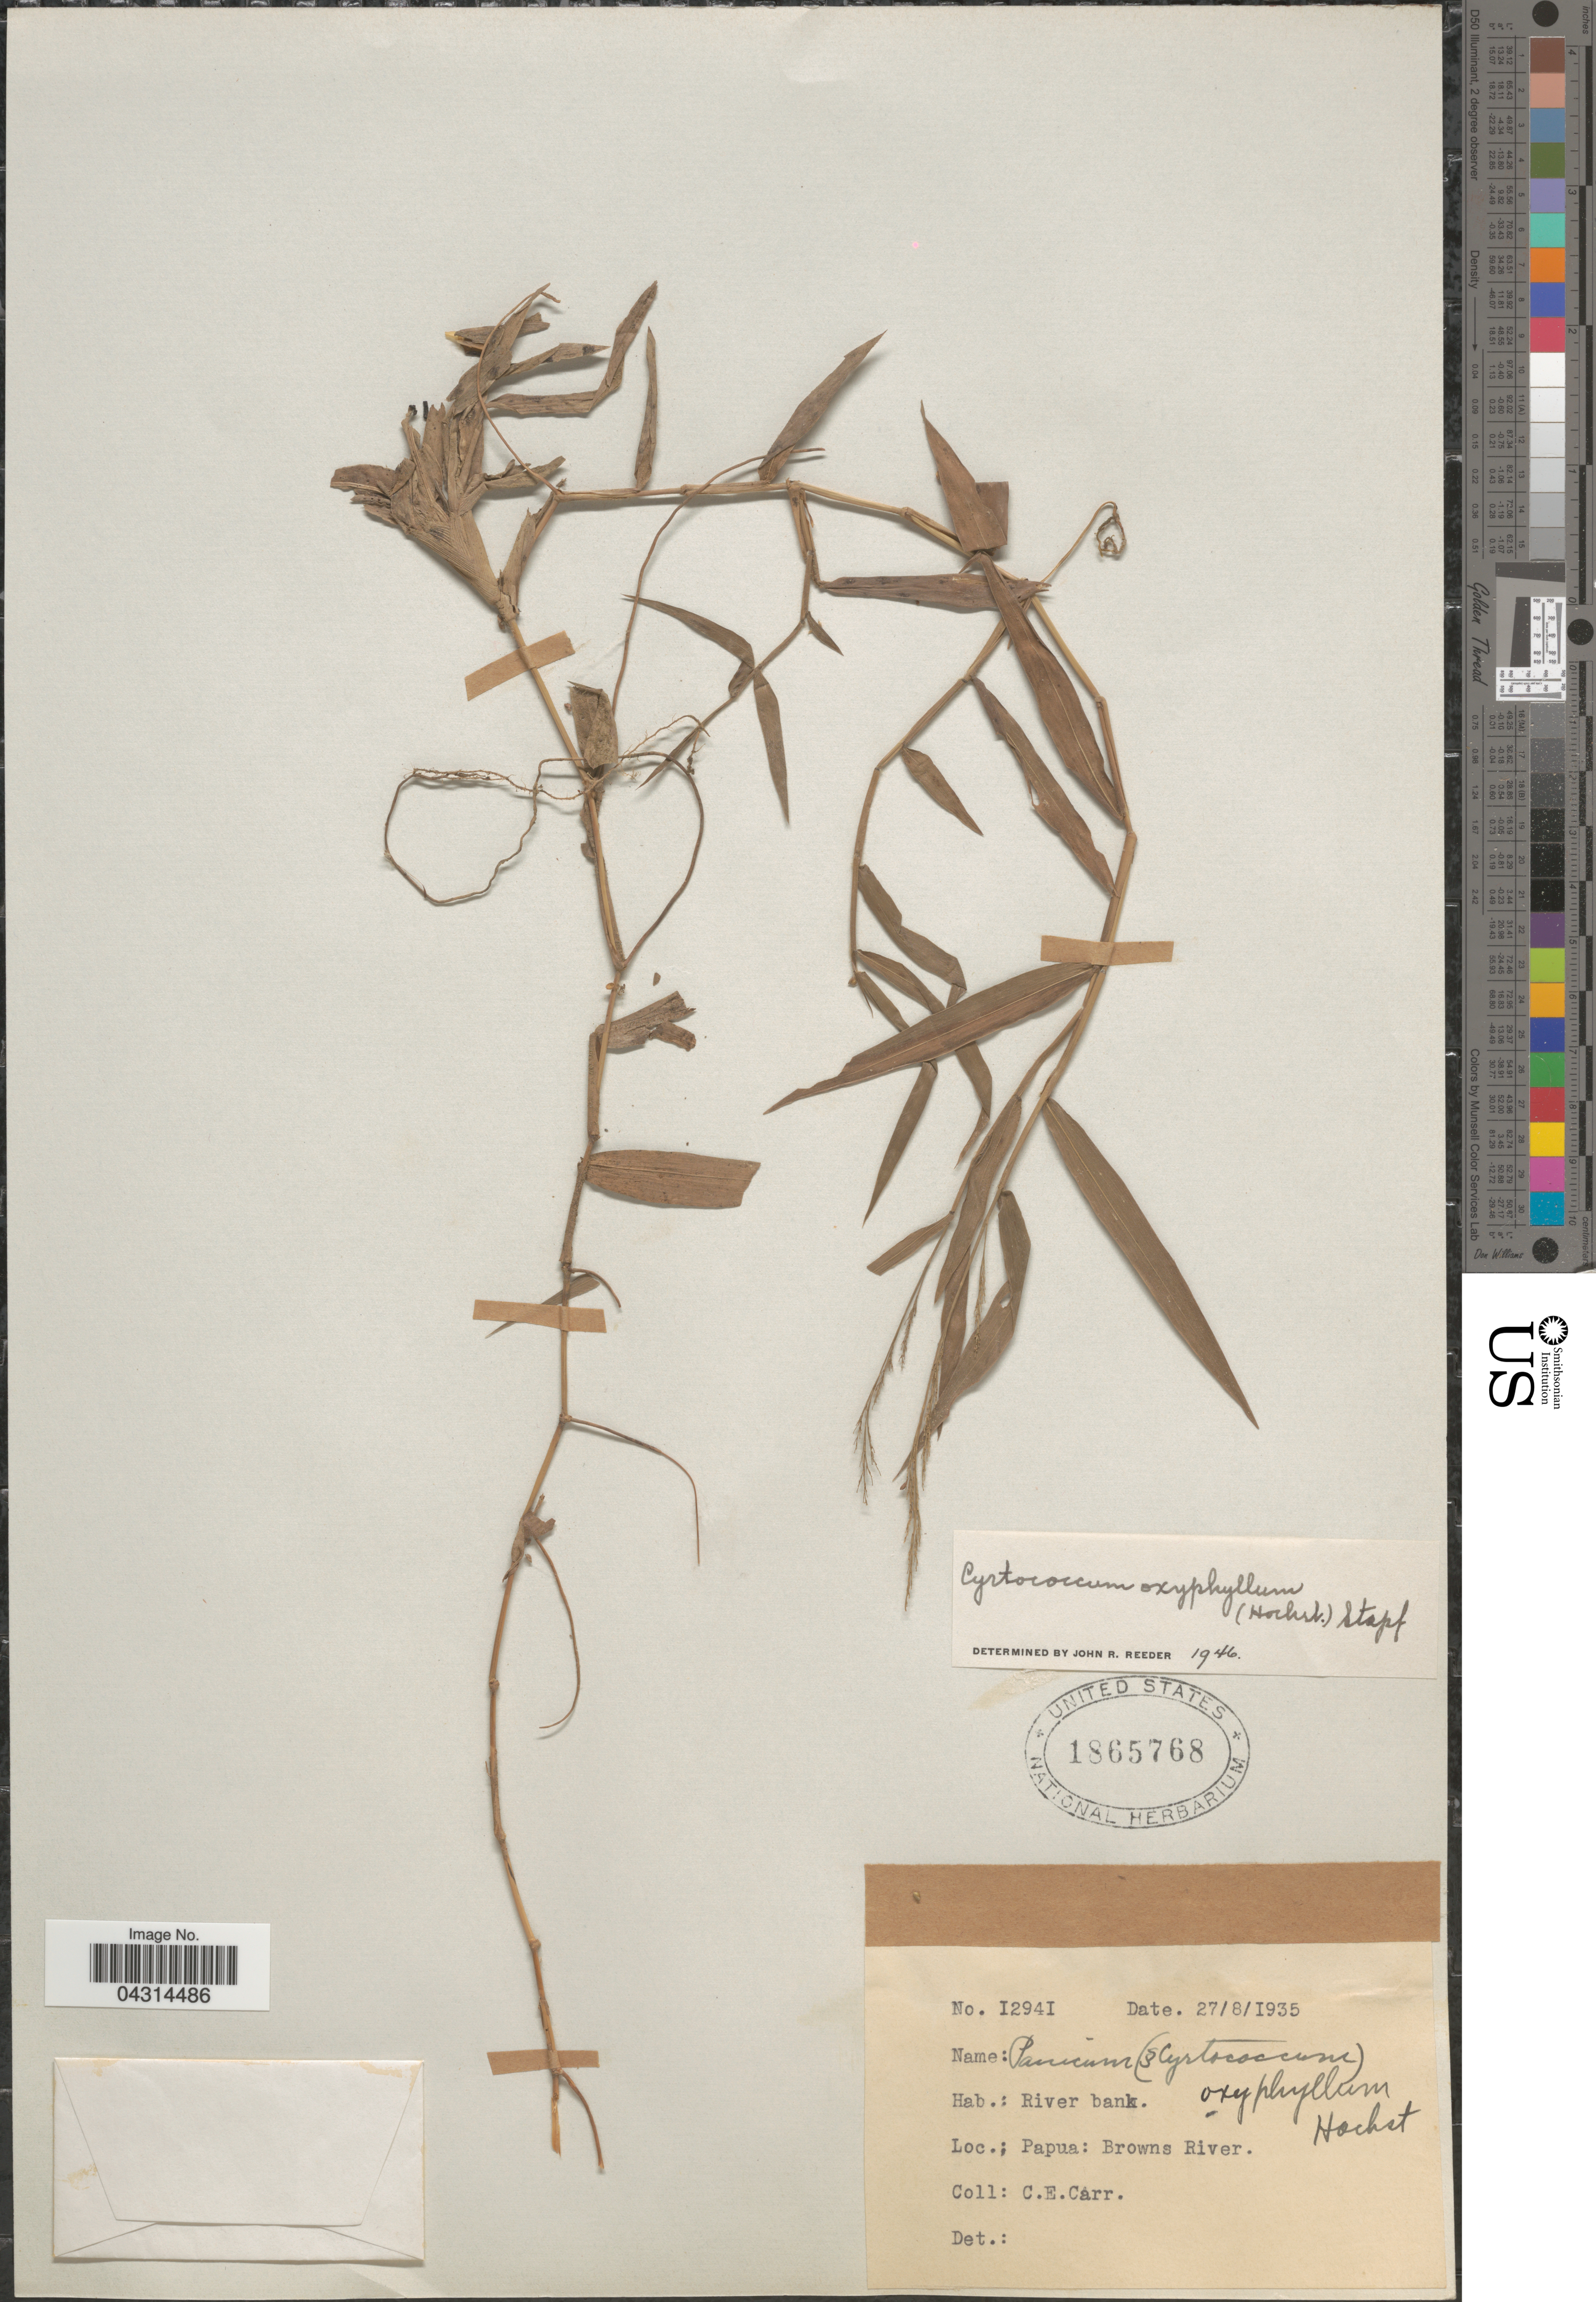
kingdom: Plantae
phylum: Tracheophyta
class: Liliopsida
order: Poales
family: Poaceae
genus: Cyrtococcum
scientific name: Cyrtococcum oxyphyllum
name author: (Steud.) Stapf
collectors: C. Carr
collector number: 12941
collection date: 1935-08-27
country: Papua New Guinea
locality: Papua: Browns River.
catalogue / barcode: US 1865768